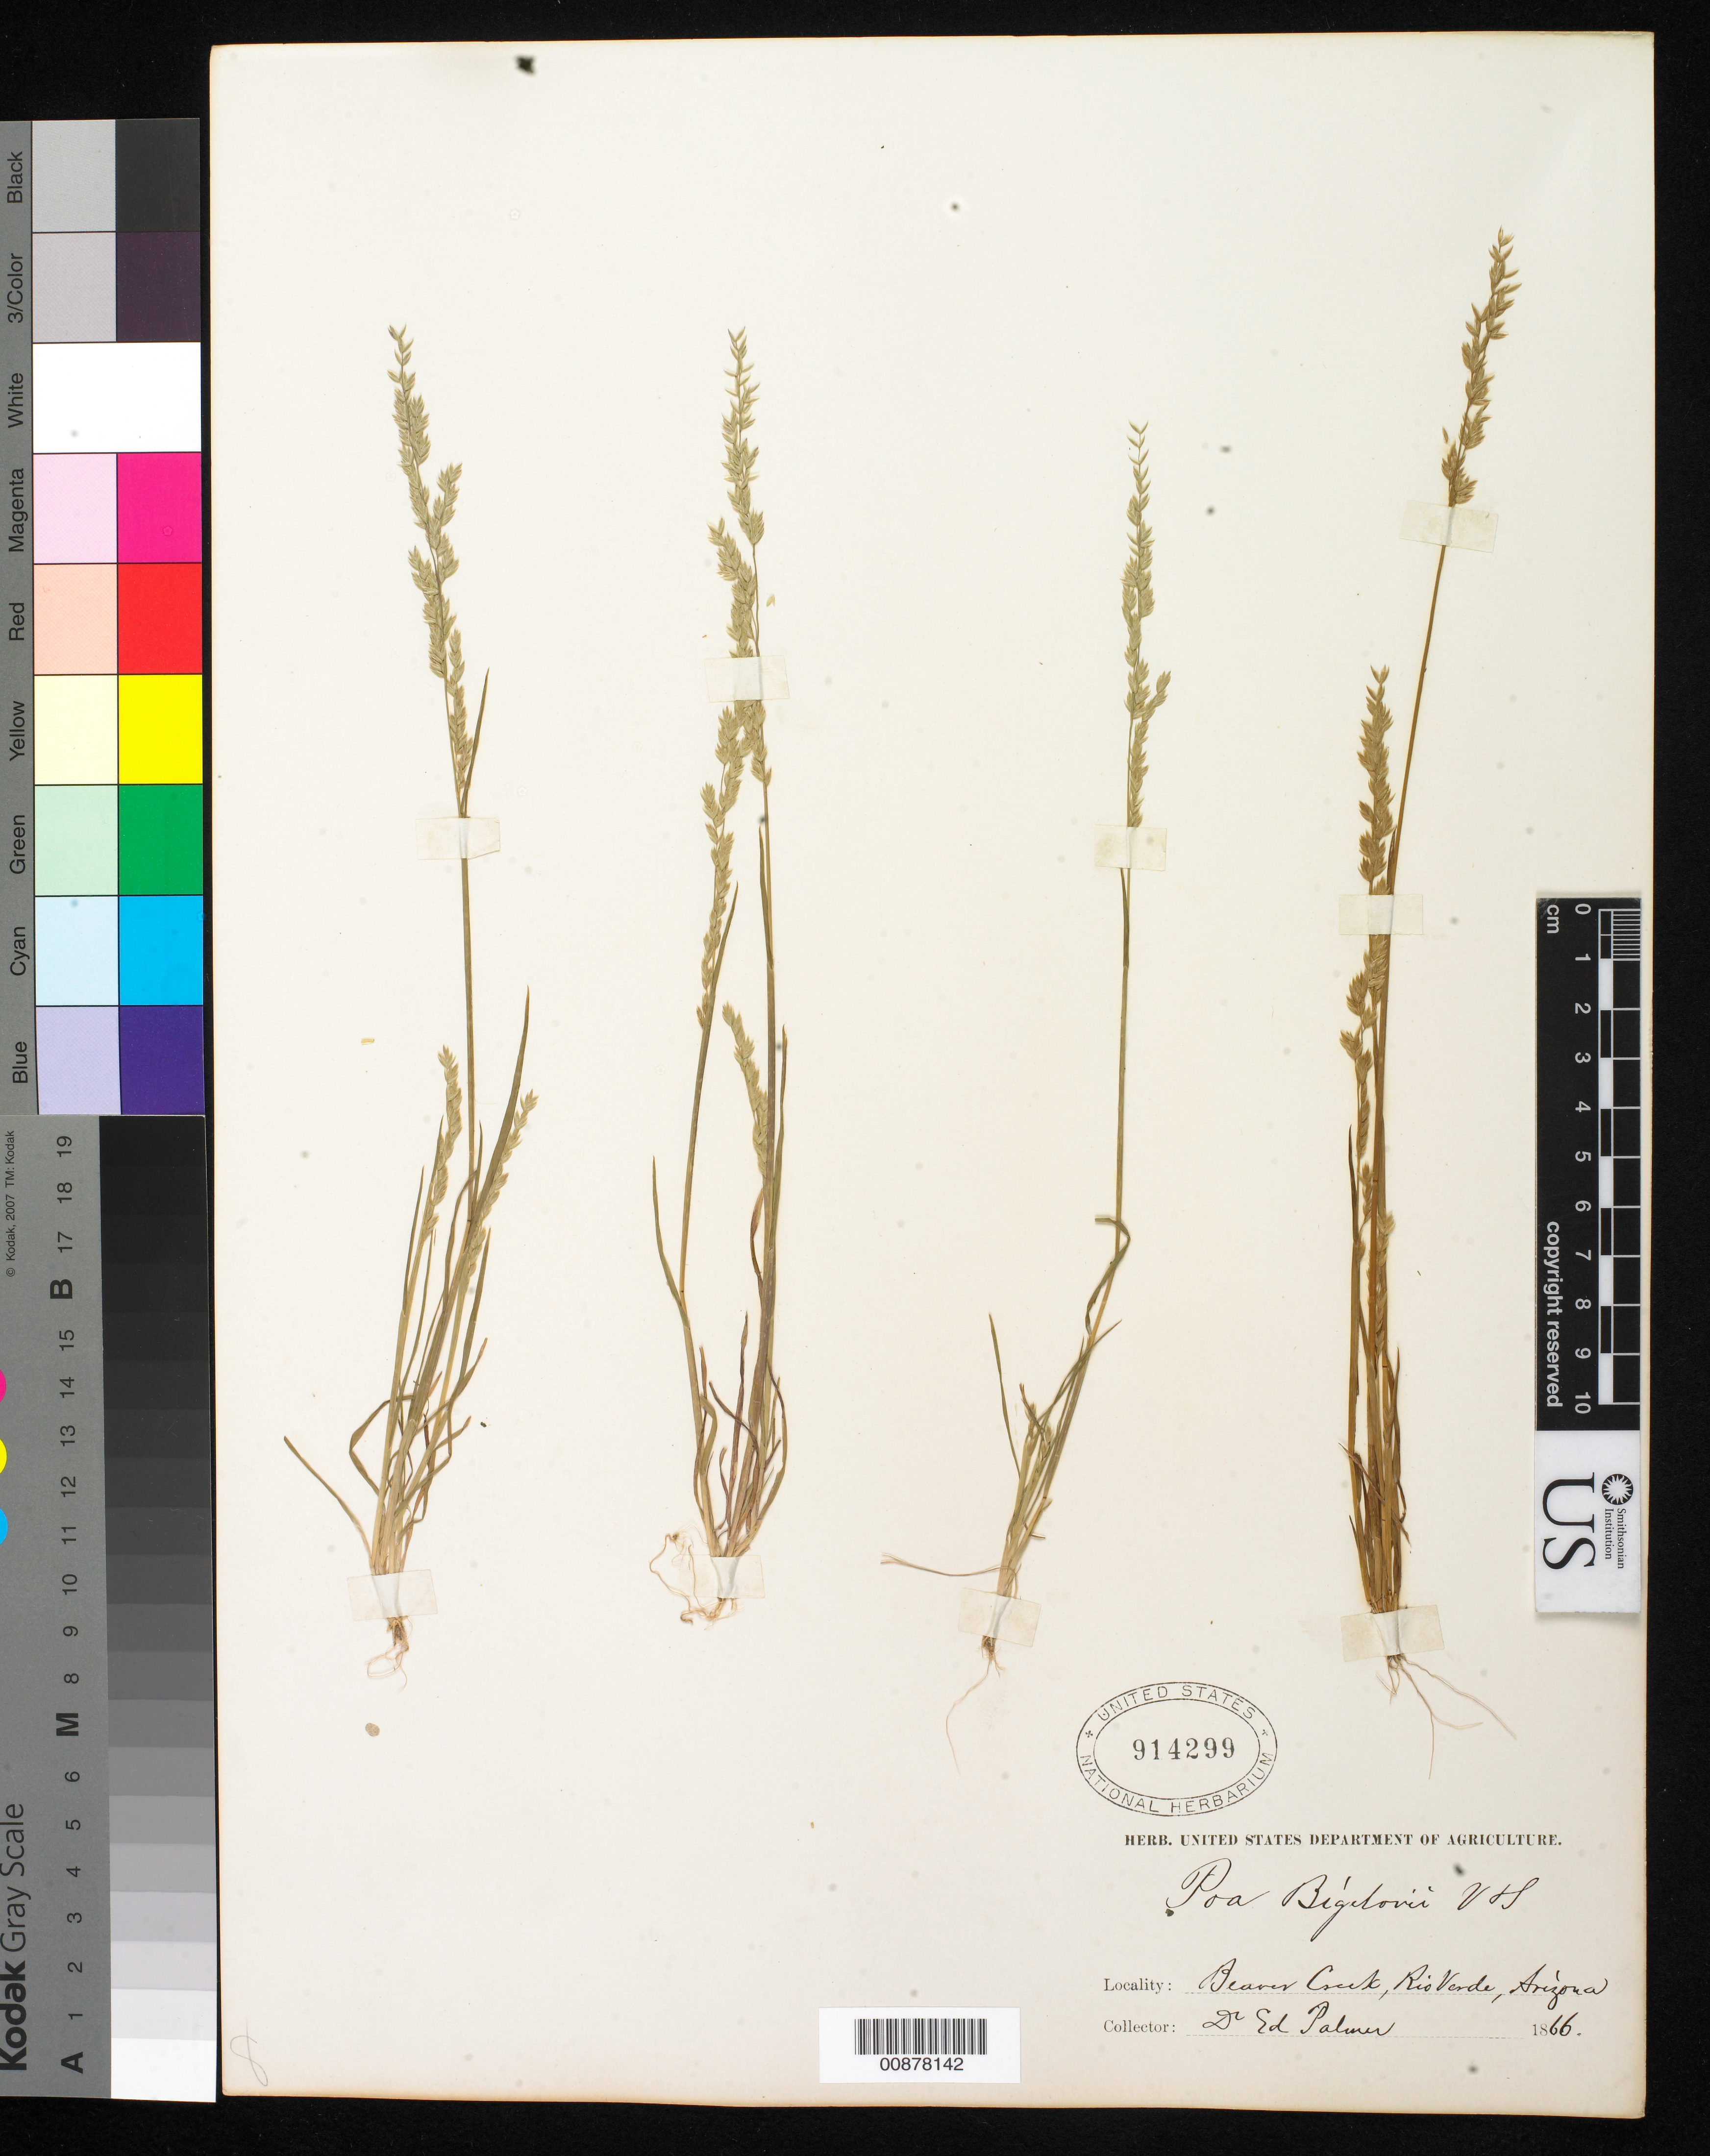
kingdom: Plantae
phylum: Tracheophyta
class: Liliopsida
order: Poales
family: Poaceae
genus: Poa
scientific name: Poa bigelovii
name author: Vasey & Scribn.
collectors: E. Palmer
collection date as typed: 1866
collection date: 1866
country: United States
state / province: Arizona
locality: Beaver Creek, Río Verde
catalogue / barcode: US 914299